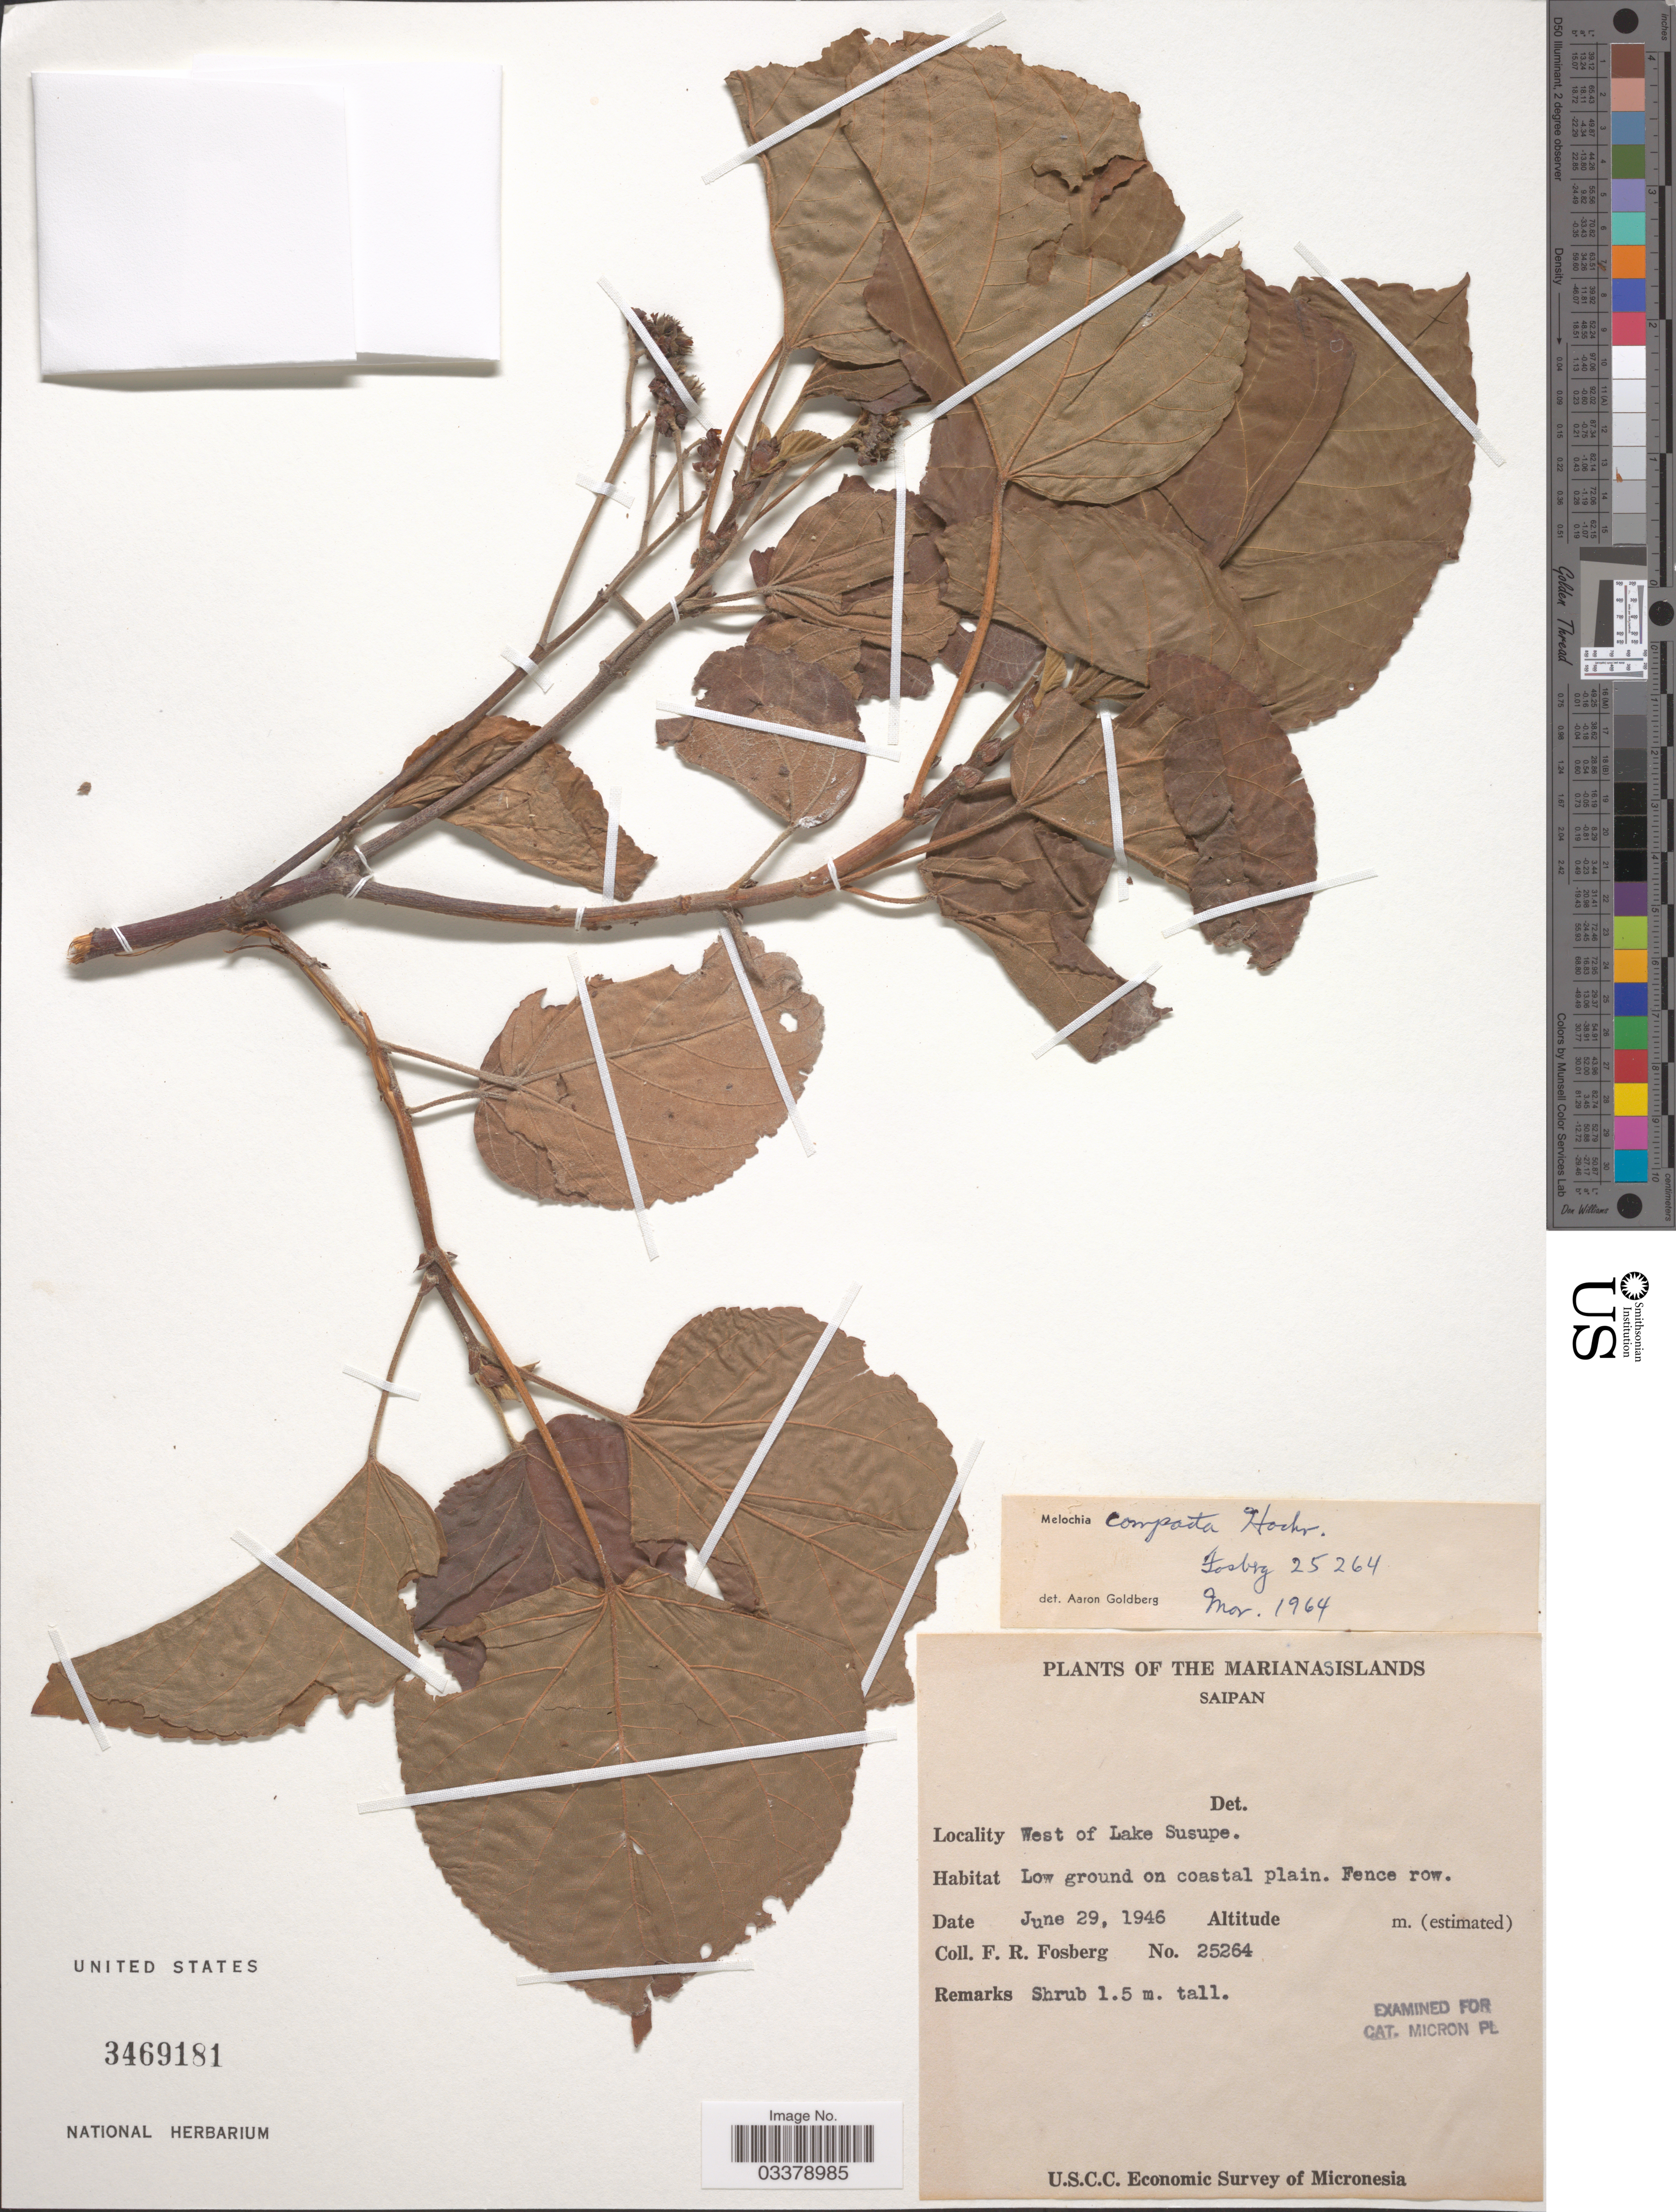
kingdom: Plantae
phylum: Tracheophyta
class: Magnoliopsida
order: Malvales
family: Malvaceae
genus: Melochia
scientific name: Melochia compacta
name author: Hochr.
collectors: F. R. Fosberg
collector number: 25264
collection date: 1946-06-29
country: Northern Mariana Islands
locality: The Marianas Islands, Saipan, West of Lake Susupe.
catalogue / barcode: US 3469181